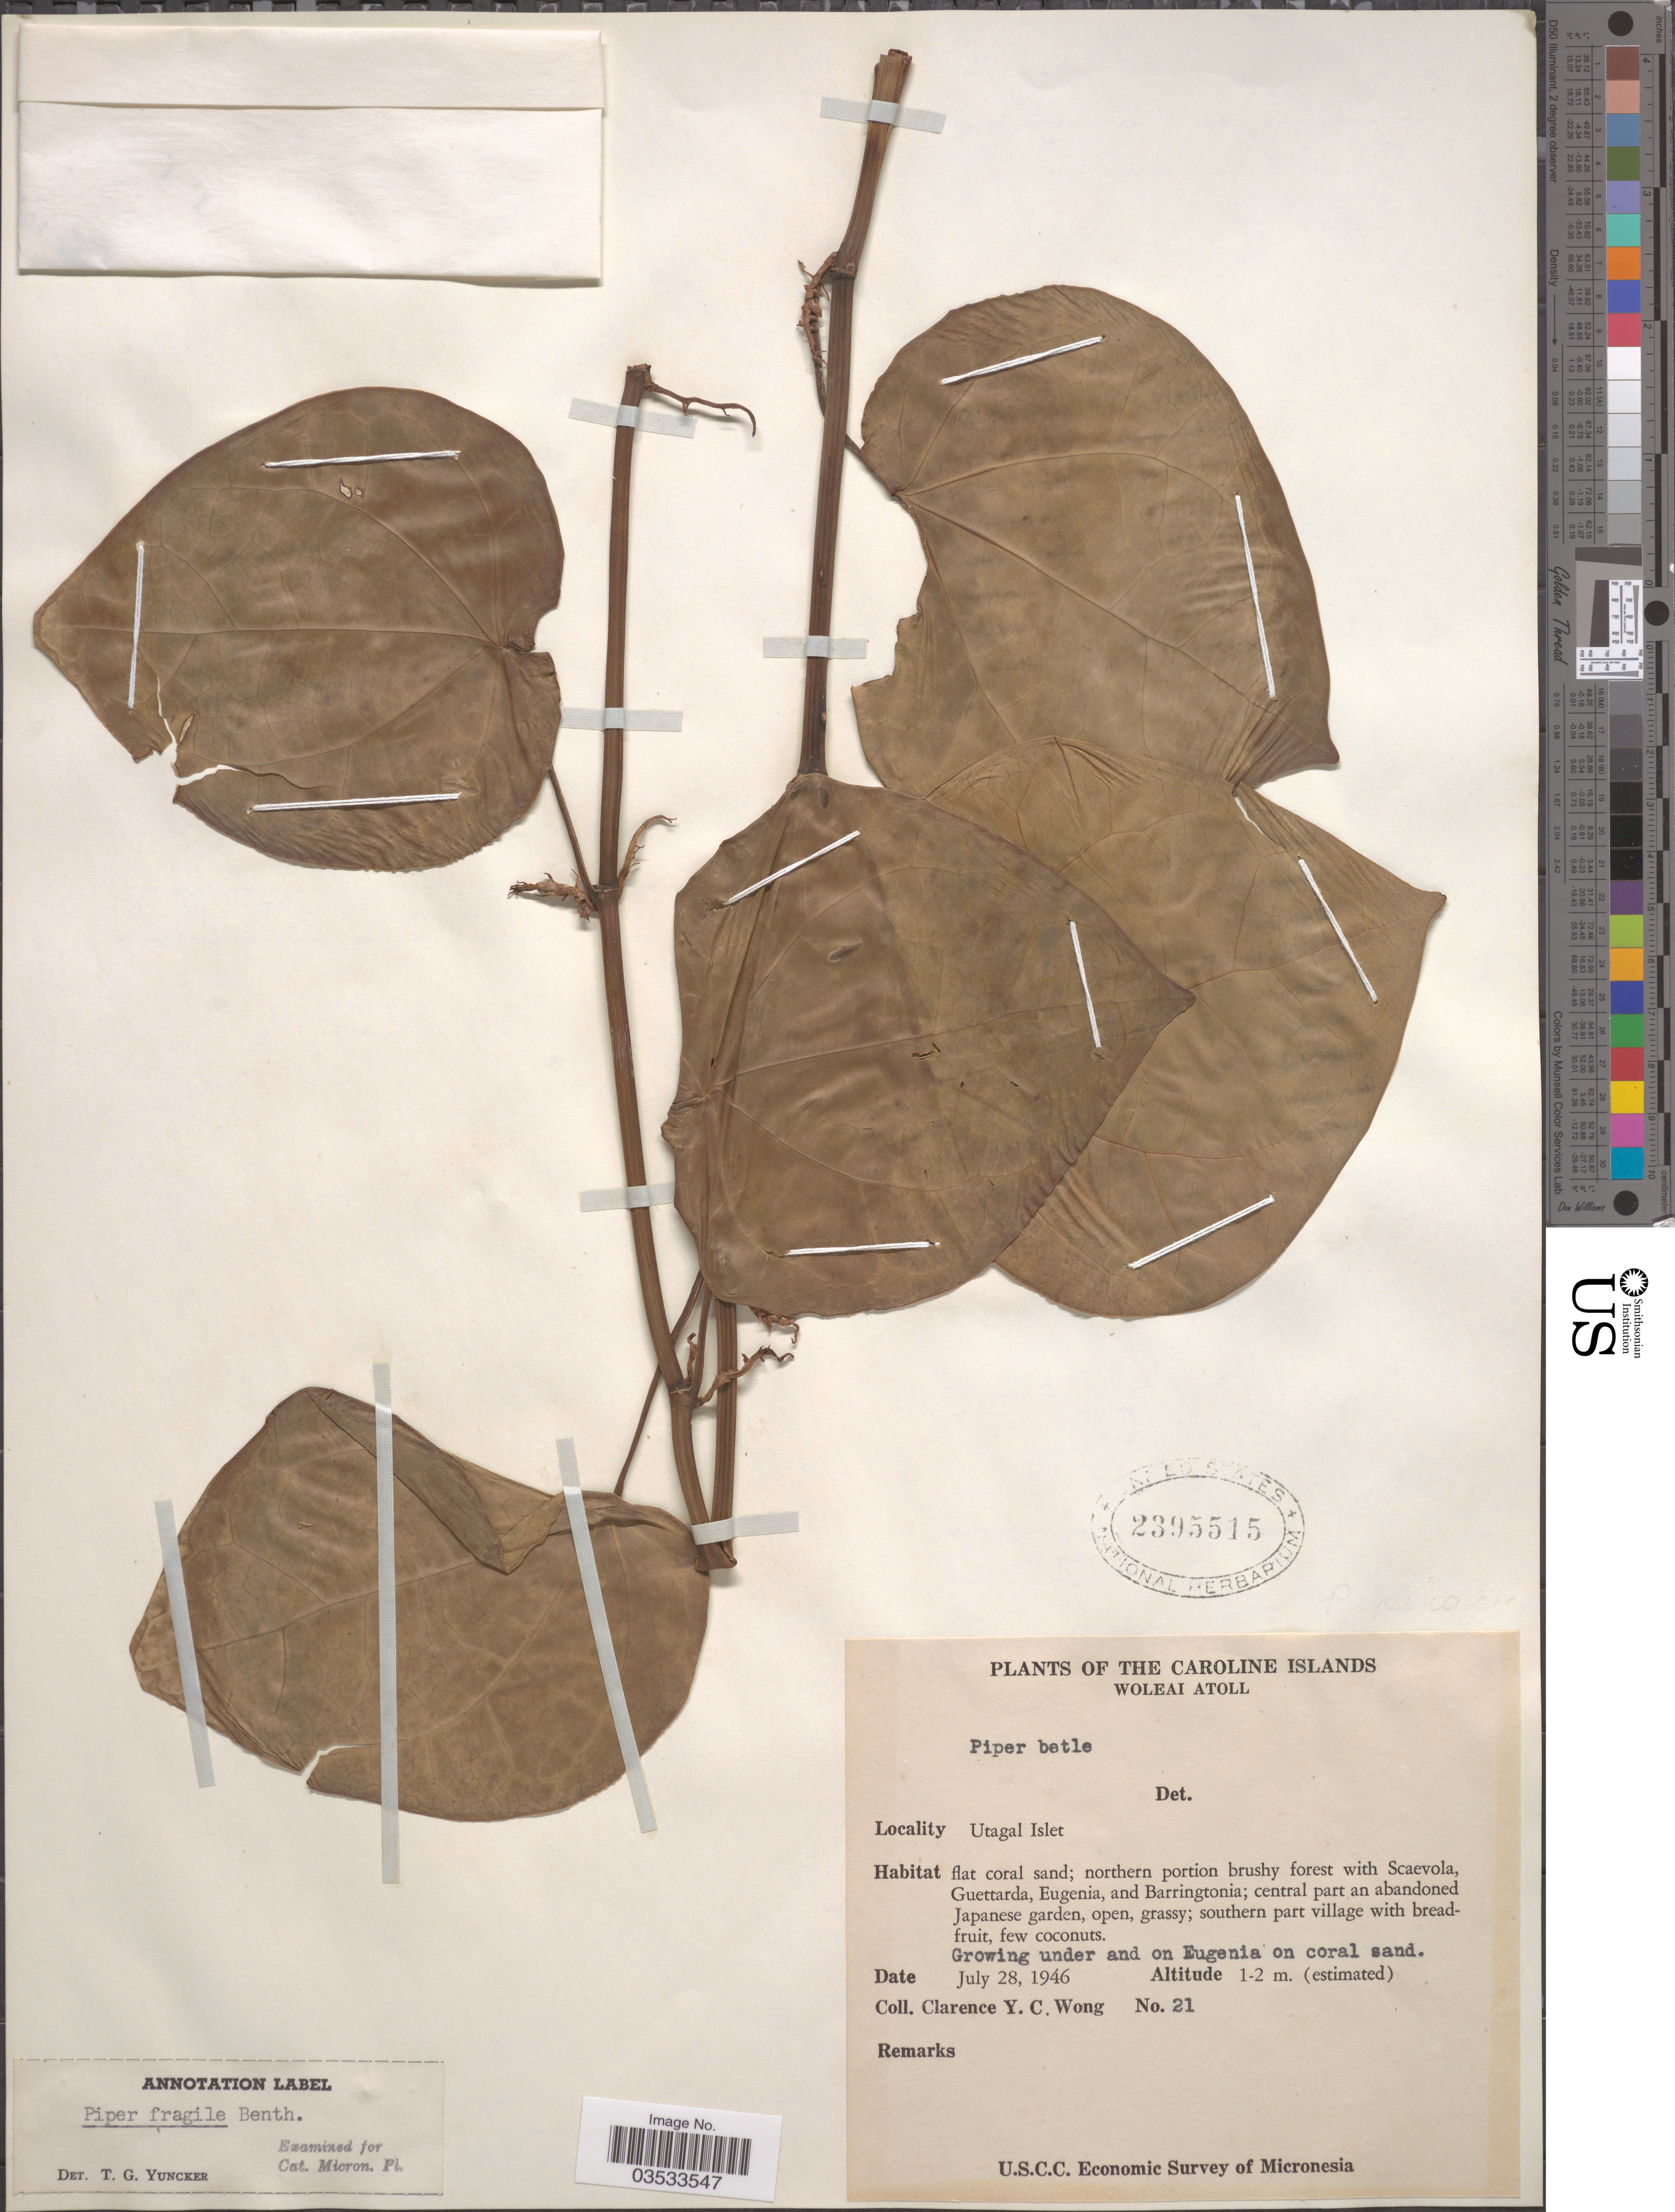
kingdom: Plantae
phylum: Tracheophyta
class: Magnoliopsida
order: Piperales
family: Piperaceae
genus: Piper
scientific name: Piper fragile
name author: Benth.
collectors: C. Y. C. Wong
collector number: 21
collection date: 1946-07-28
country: Micronesia, Federated States of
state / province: Yap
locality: The Caroline Islands. Woleai Atoll. Utagal Islet.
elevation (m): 1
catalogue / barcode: US 2395515